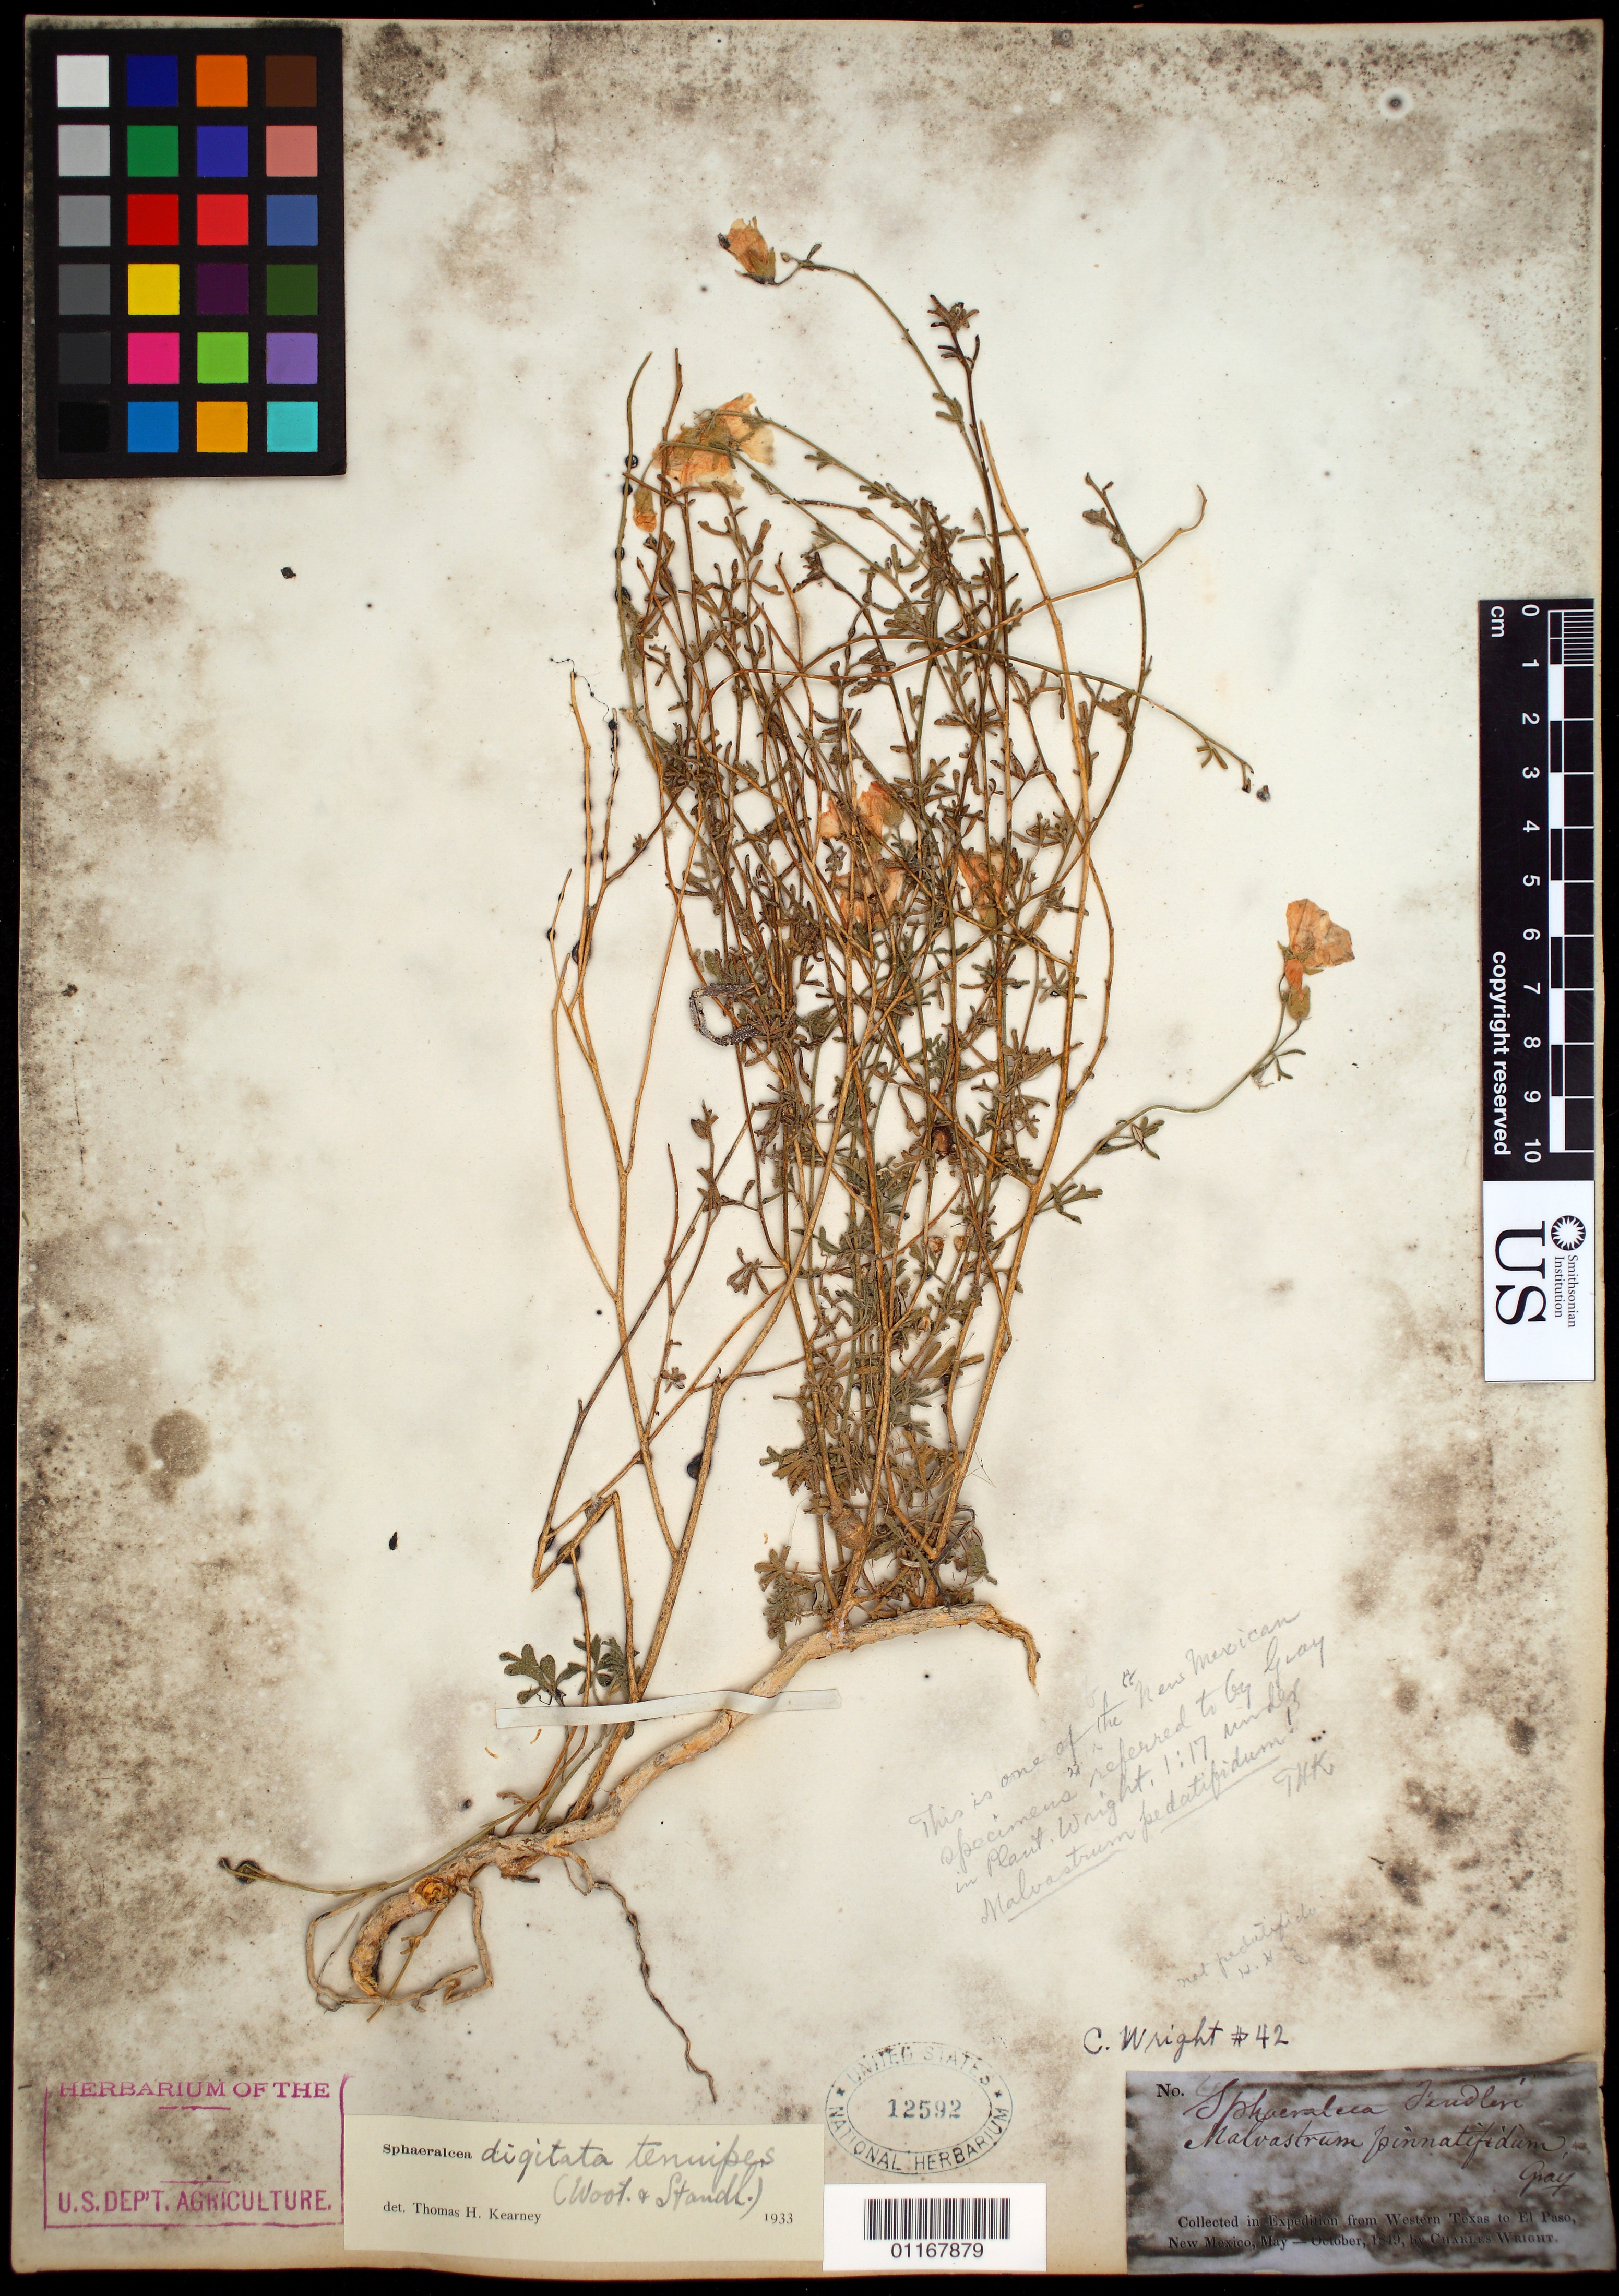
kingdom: Plantae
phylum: Tracheophyta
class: Magnoliopsida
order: Malvales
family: Malvaceae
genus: Sphaeralcea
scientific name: Sphaeralcea digitata subsp. tenuipes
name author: (Wooton & Standl.) Kearney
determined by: Kearney, T. H.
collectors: C. Wright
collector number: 42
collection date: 1849-05/1849-10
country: United States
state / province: New Mexico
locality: Western Texas to El Paso.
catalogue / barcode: US 12592